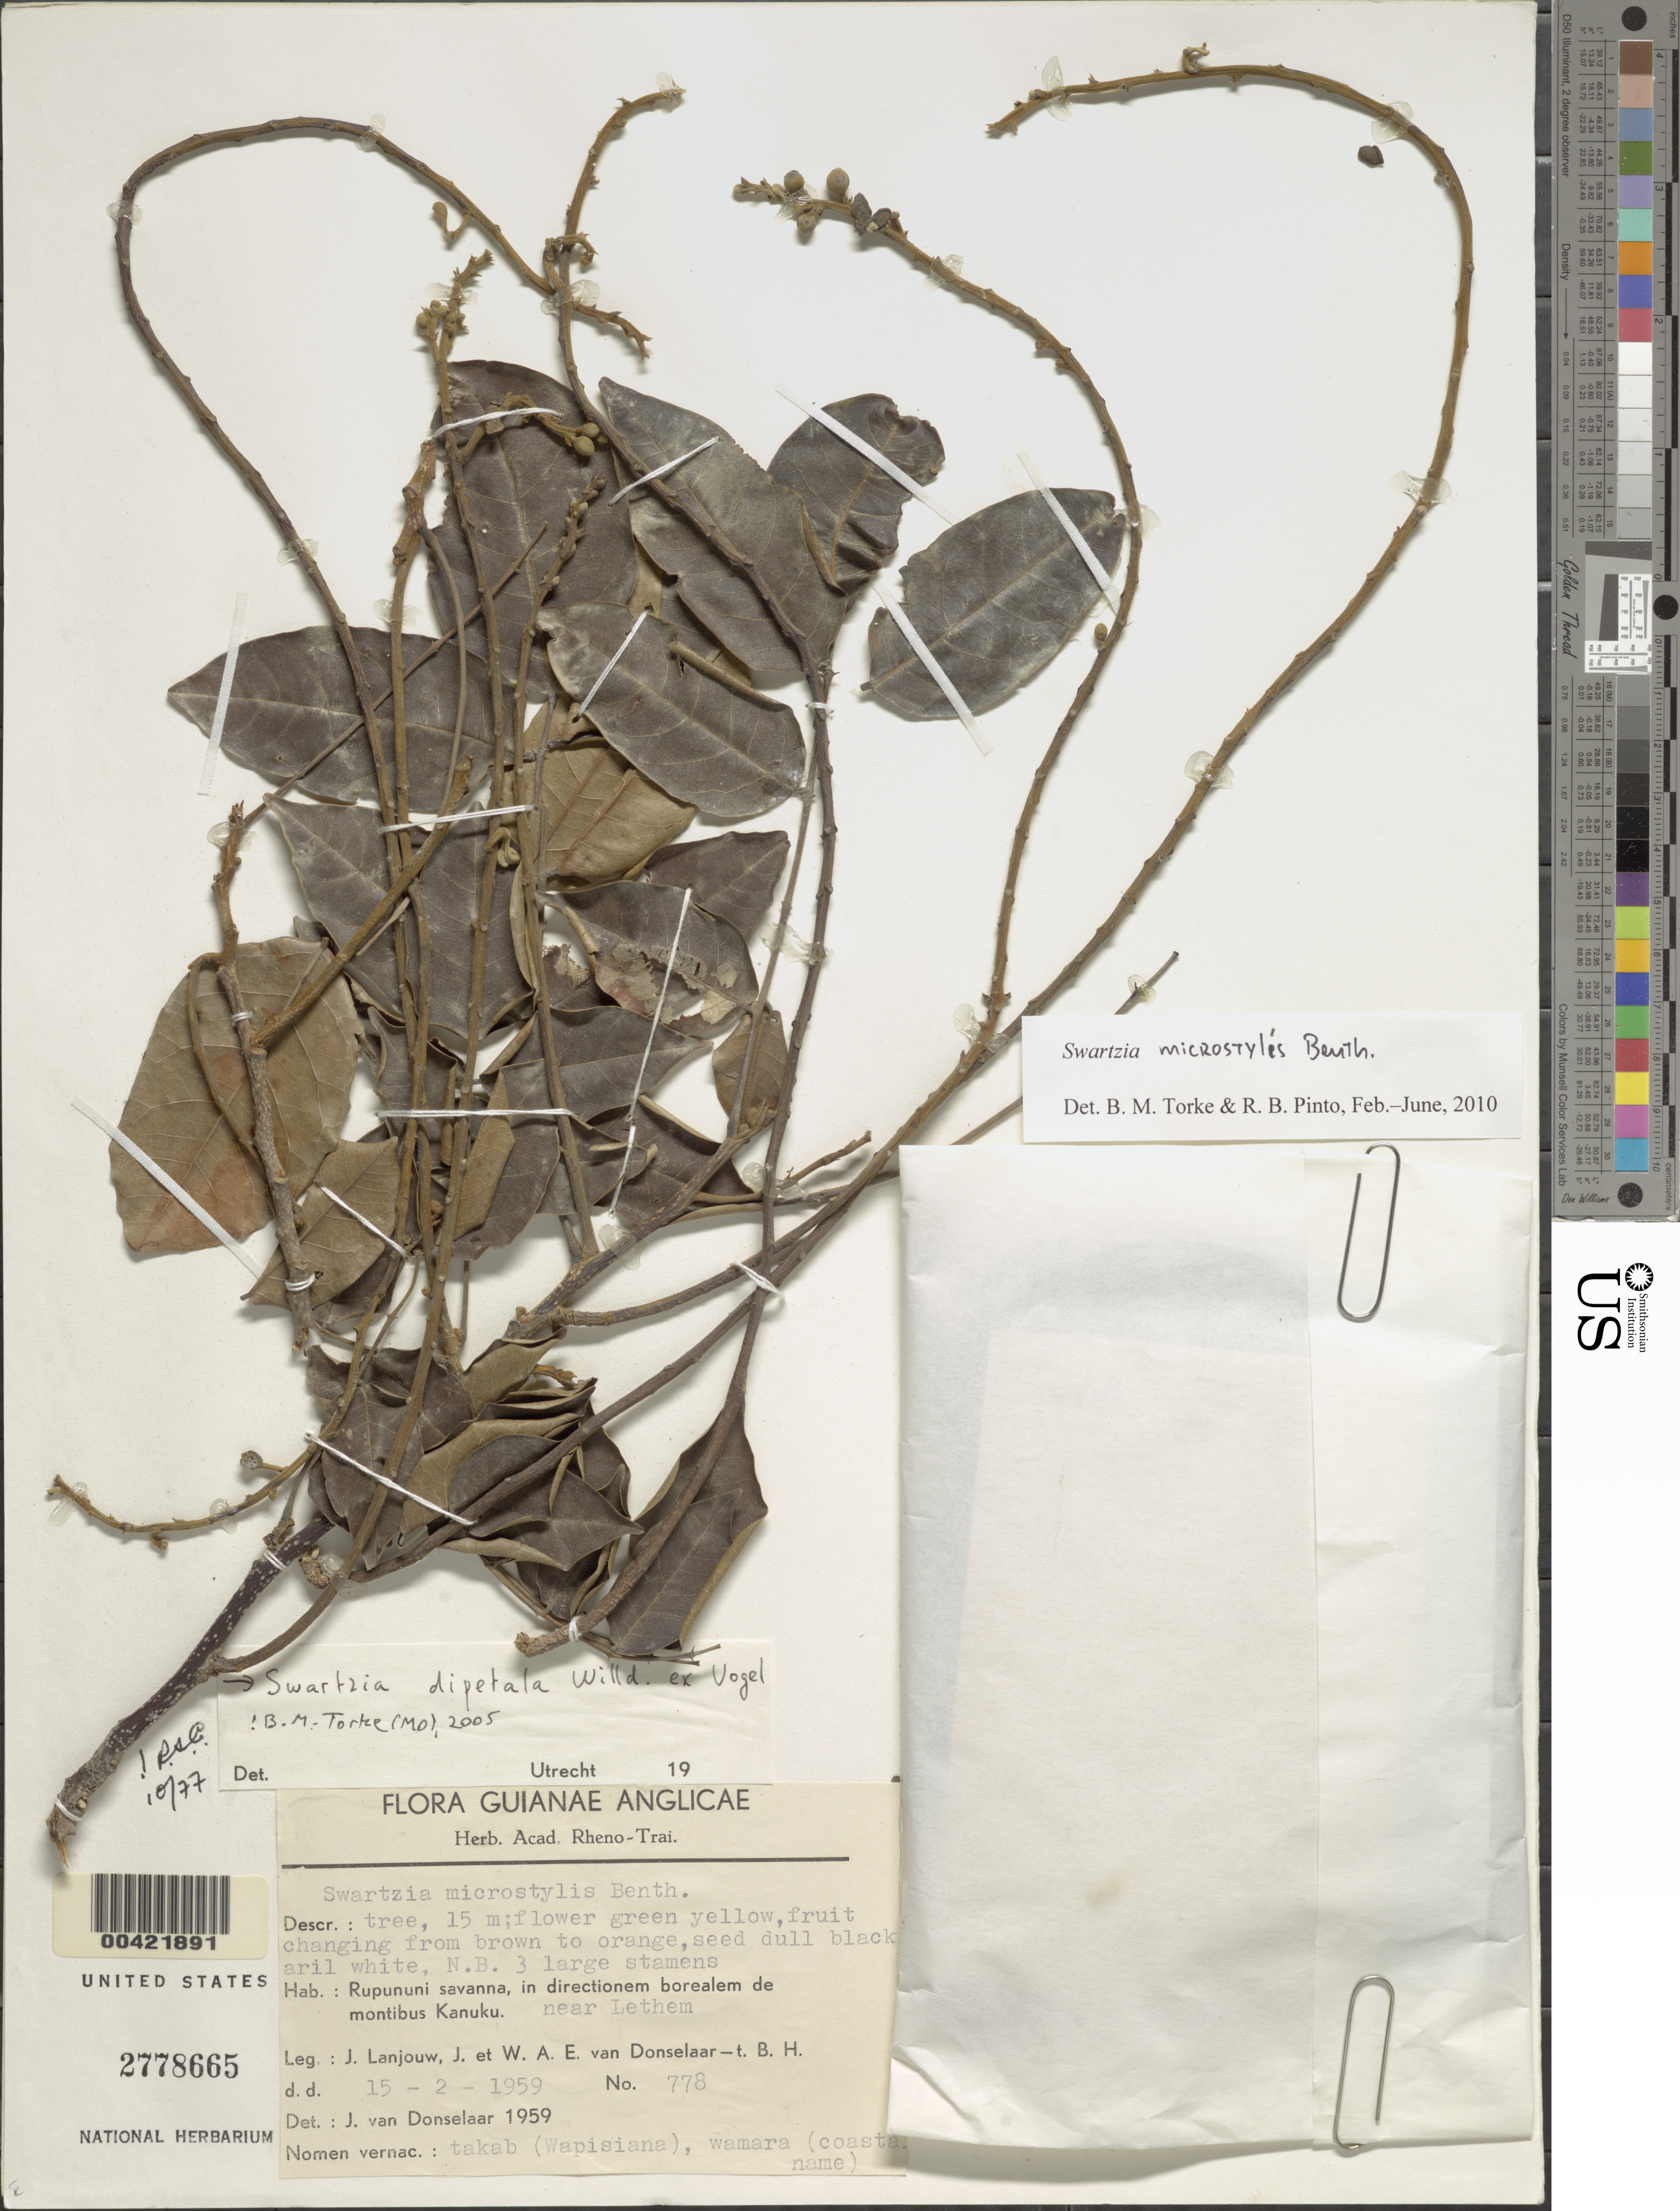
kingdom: Plantae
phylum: Tracheophyta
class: Magnoliopsida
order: Fabales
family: Fabaceae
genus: Swartzia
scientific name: Swartzia dipetala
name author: Willd. ex Vogel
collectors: J. Lanjouw, J. Donselaar & W. Van Donselaar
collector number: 778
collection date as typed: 15 Feb 1959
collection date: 1959-02-15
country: Guyana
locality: Lethem, near; Rupununi savanna toward Kanuku mtns.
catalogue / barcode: US 2778665